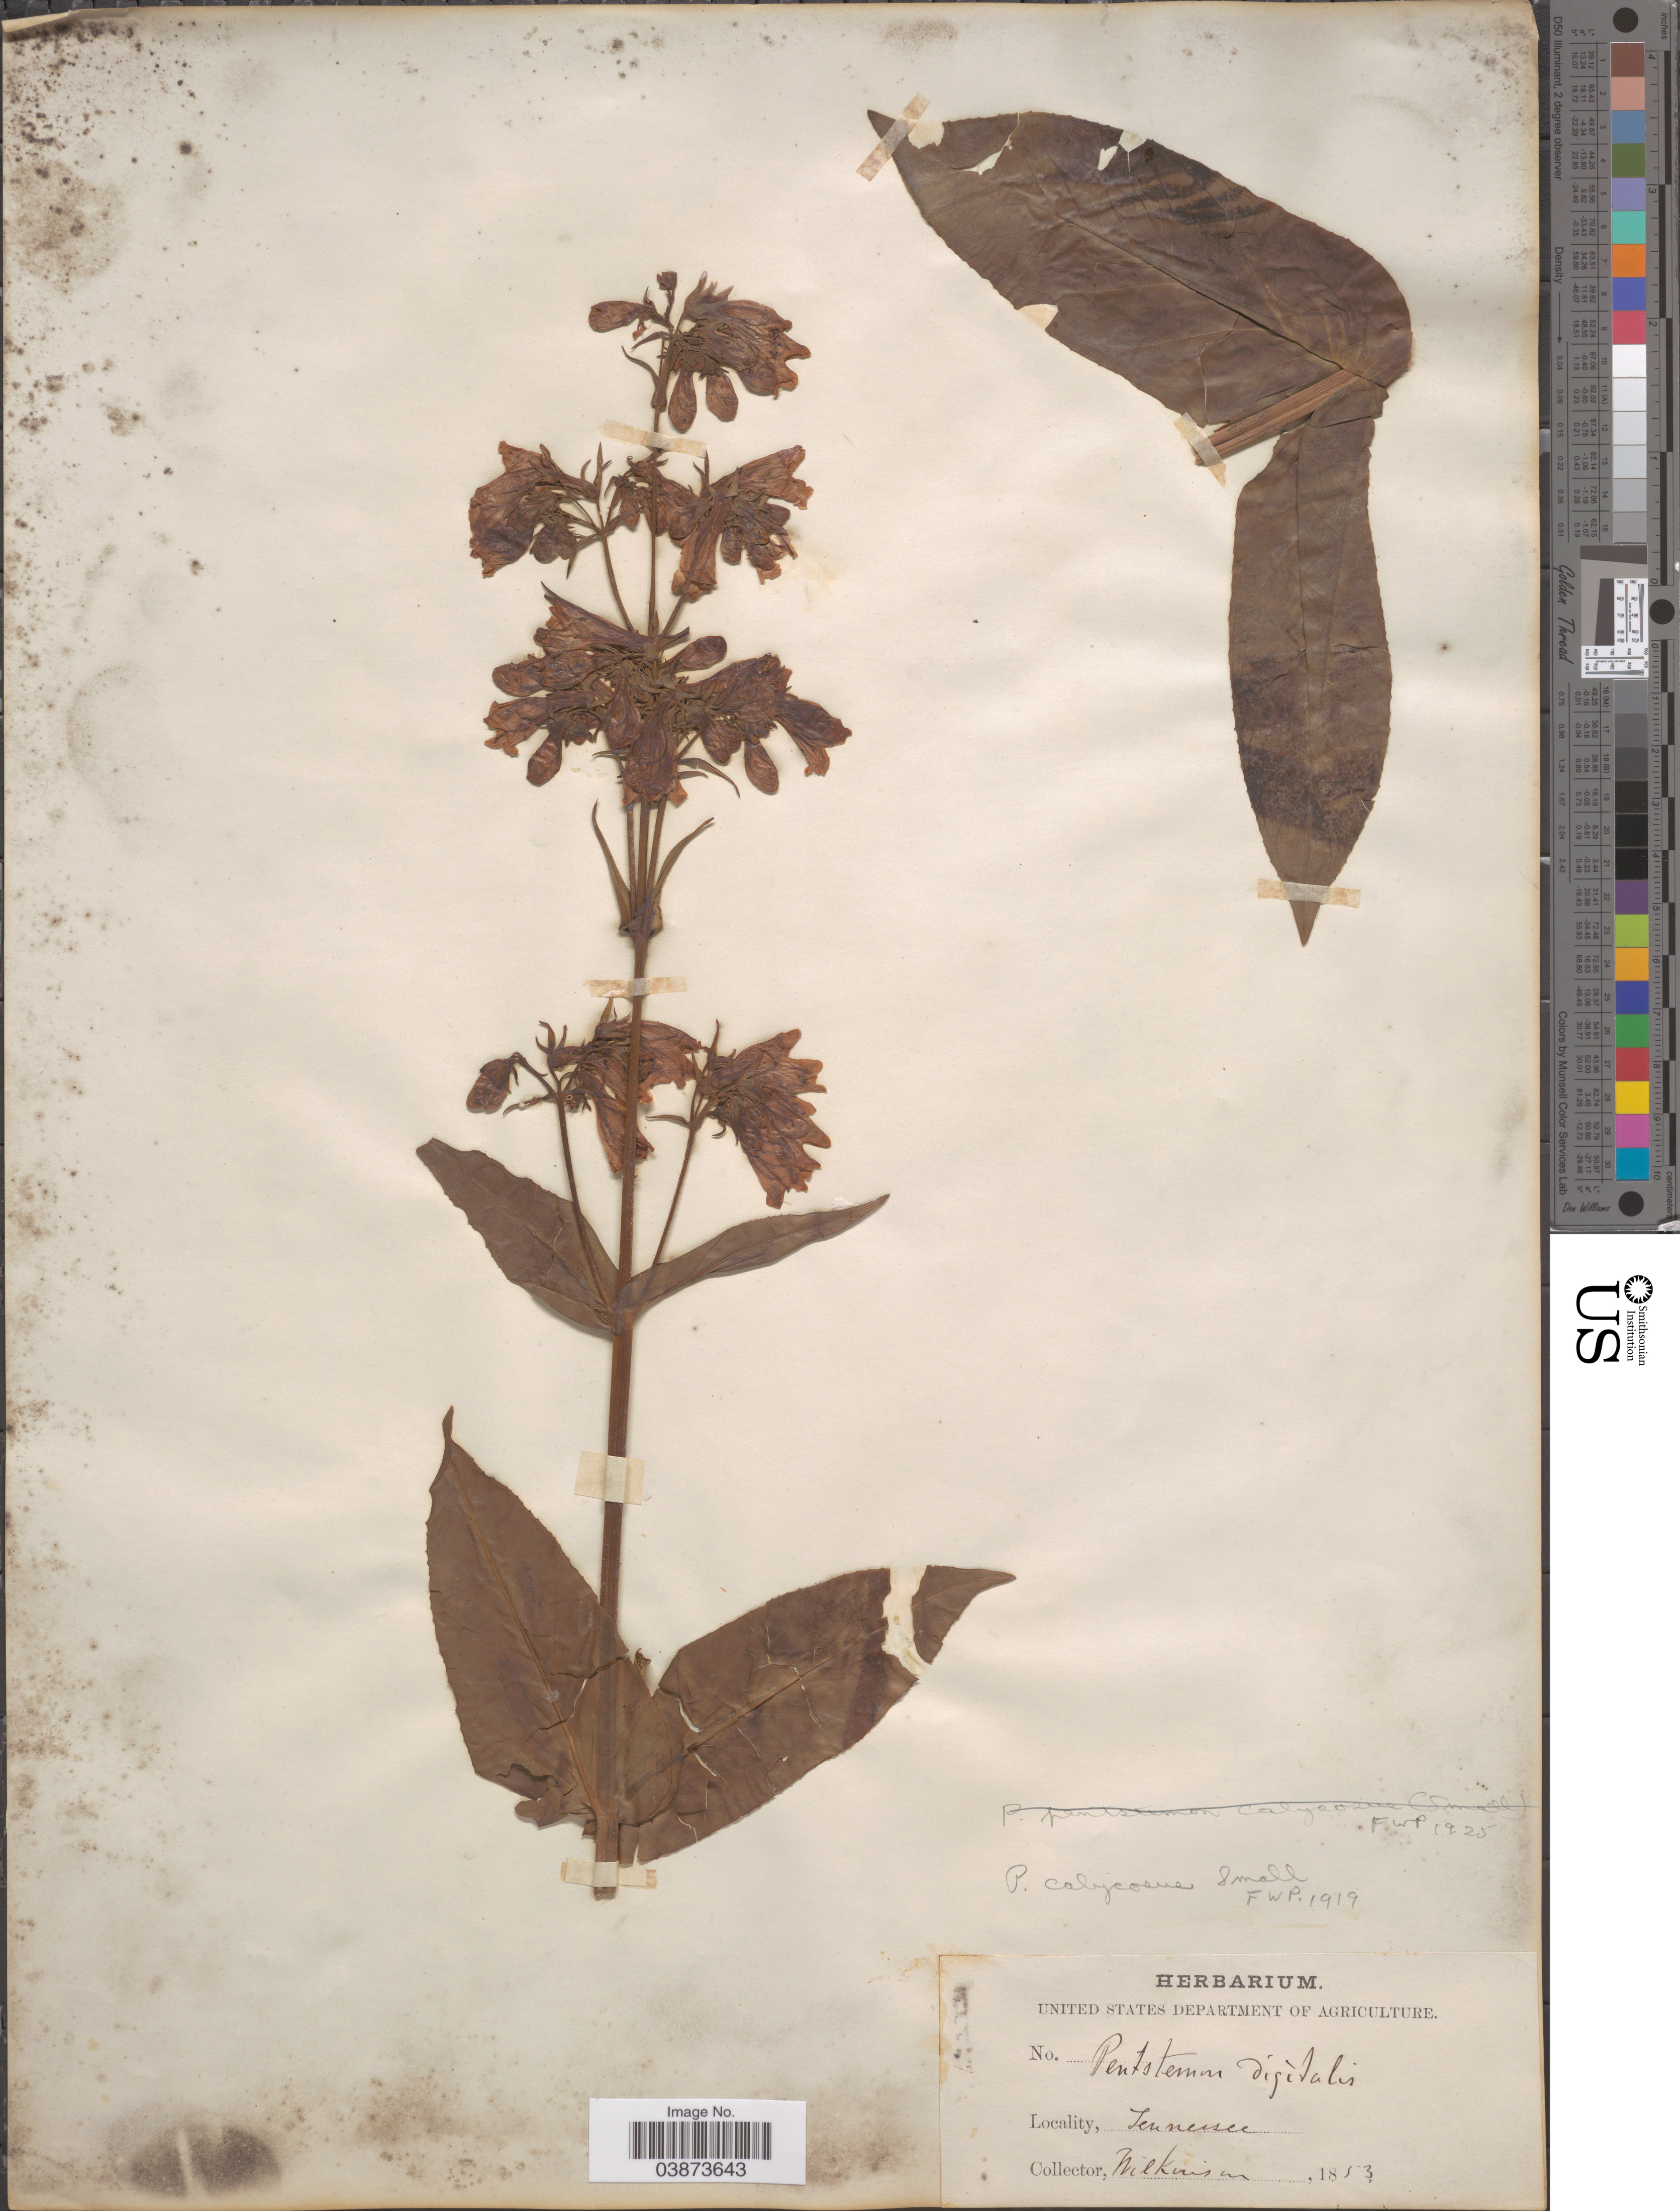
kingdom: Plantae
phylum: Tracheophyta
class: Magnoliopsida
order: Lamiales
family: Plantaginaceae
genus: Penstemon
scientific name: Penstemon calycosus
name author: Small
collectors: Wilkinson, --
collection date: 1853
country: United States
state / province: Tennessee